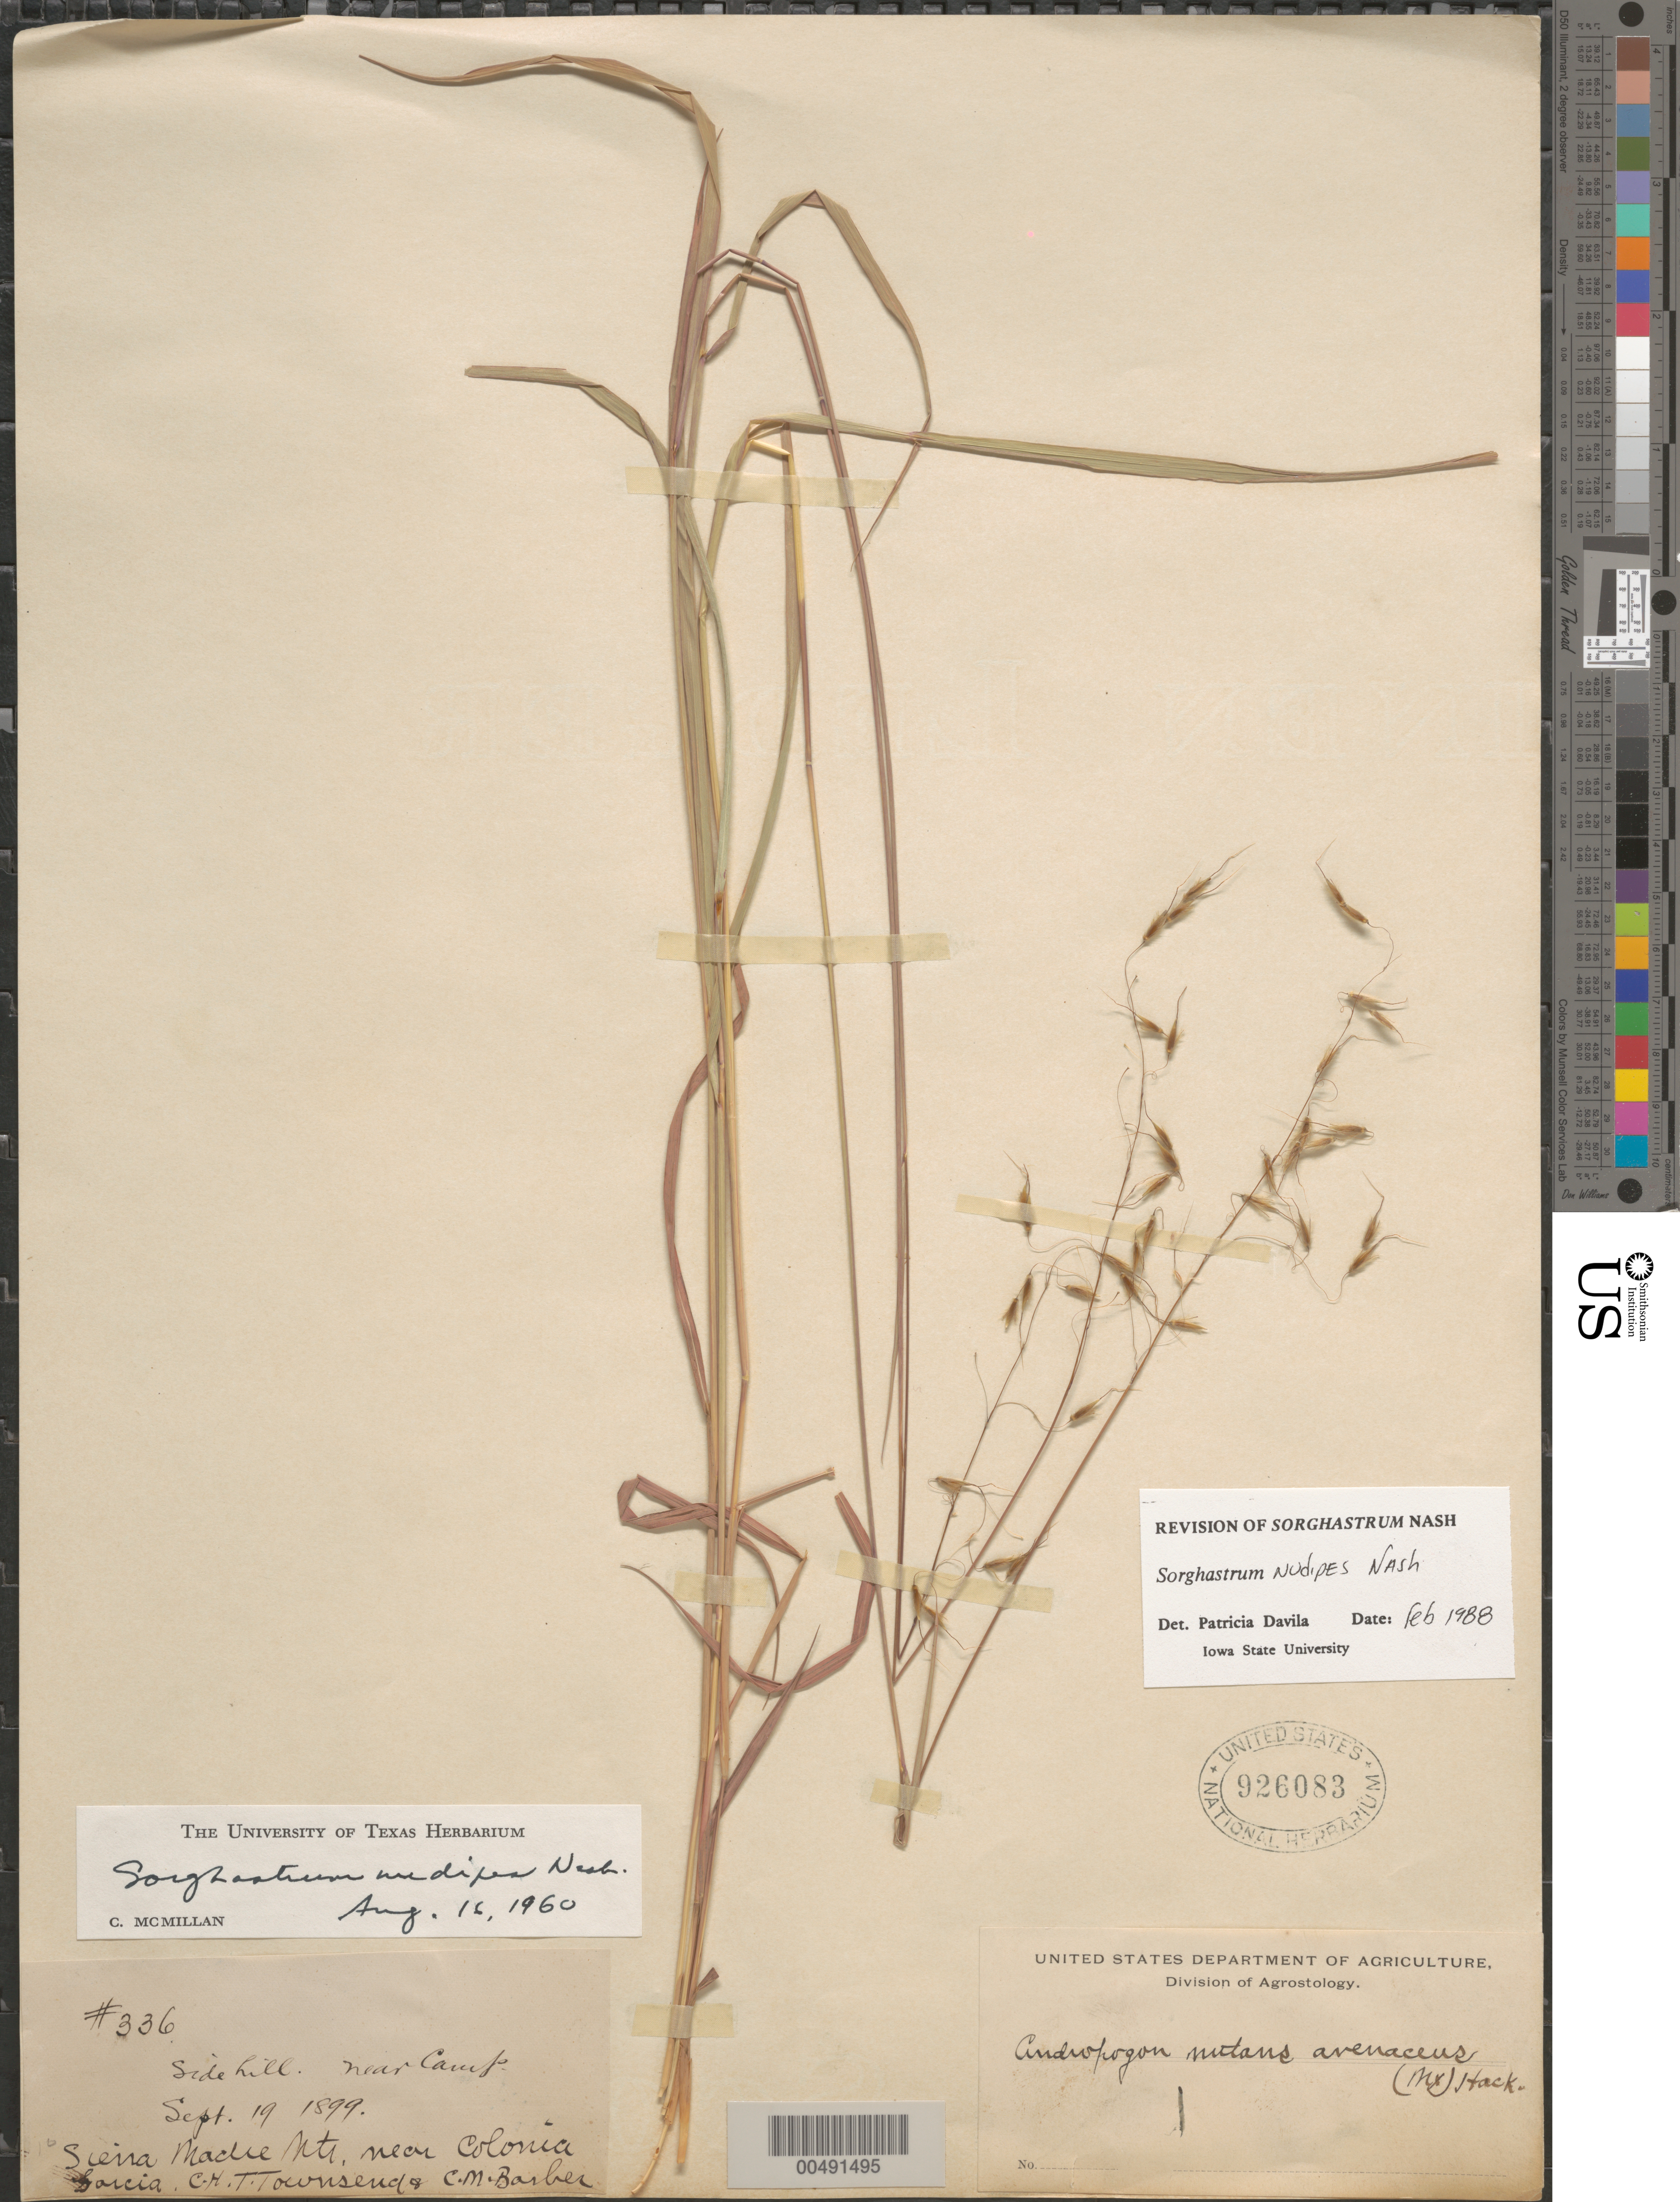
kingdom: Plantae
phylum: Tracheophyta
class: Liliopsida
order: Poales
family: Poaceae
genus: Sorghastrum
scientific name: Sorghastrum nudipes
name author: Nash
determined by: Dávila, P. D.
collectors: C. H. T. Townsend & C. Barber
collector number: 336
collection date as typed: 19 Sep 1899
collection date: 1899-09-19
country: Mexico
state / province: Chihuahua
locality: Sierra Madre Mts, near Colonia Garcia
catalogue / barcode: US 926083